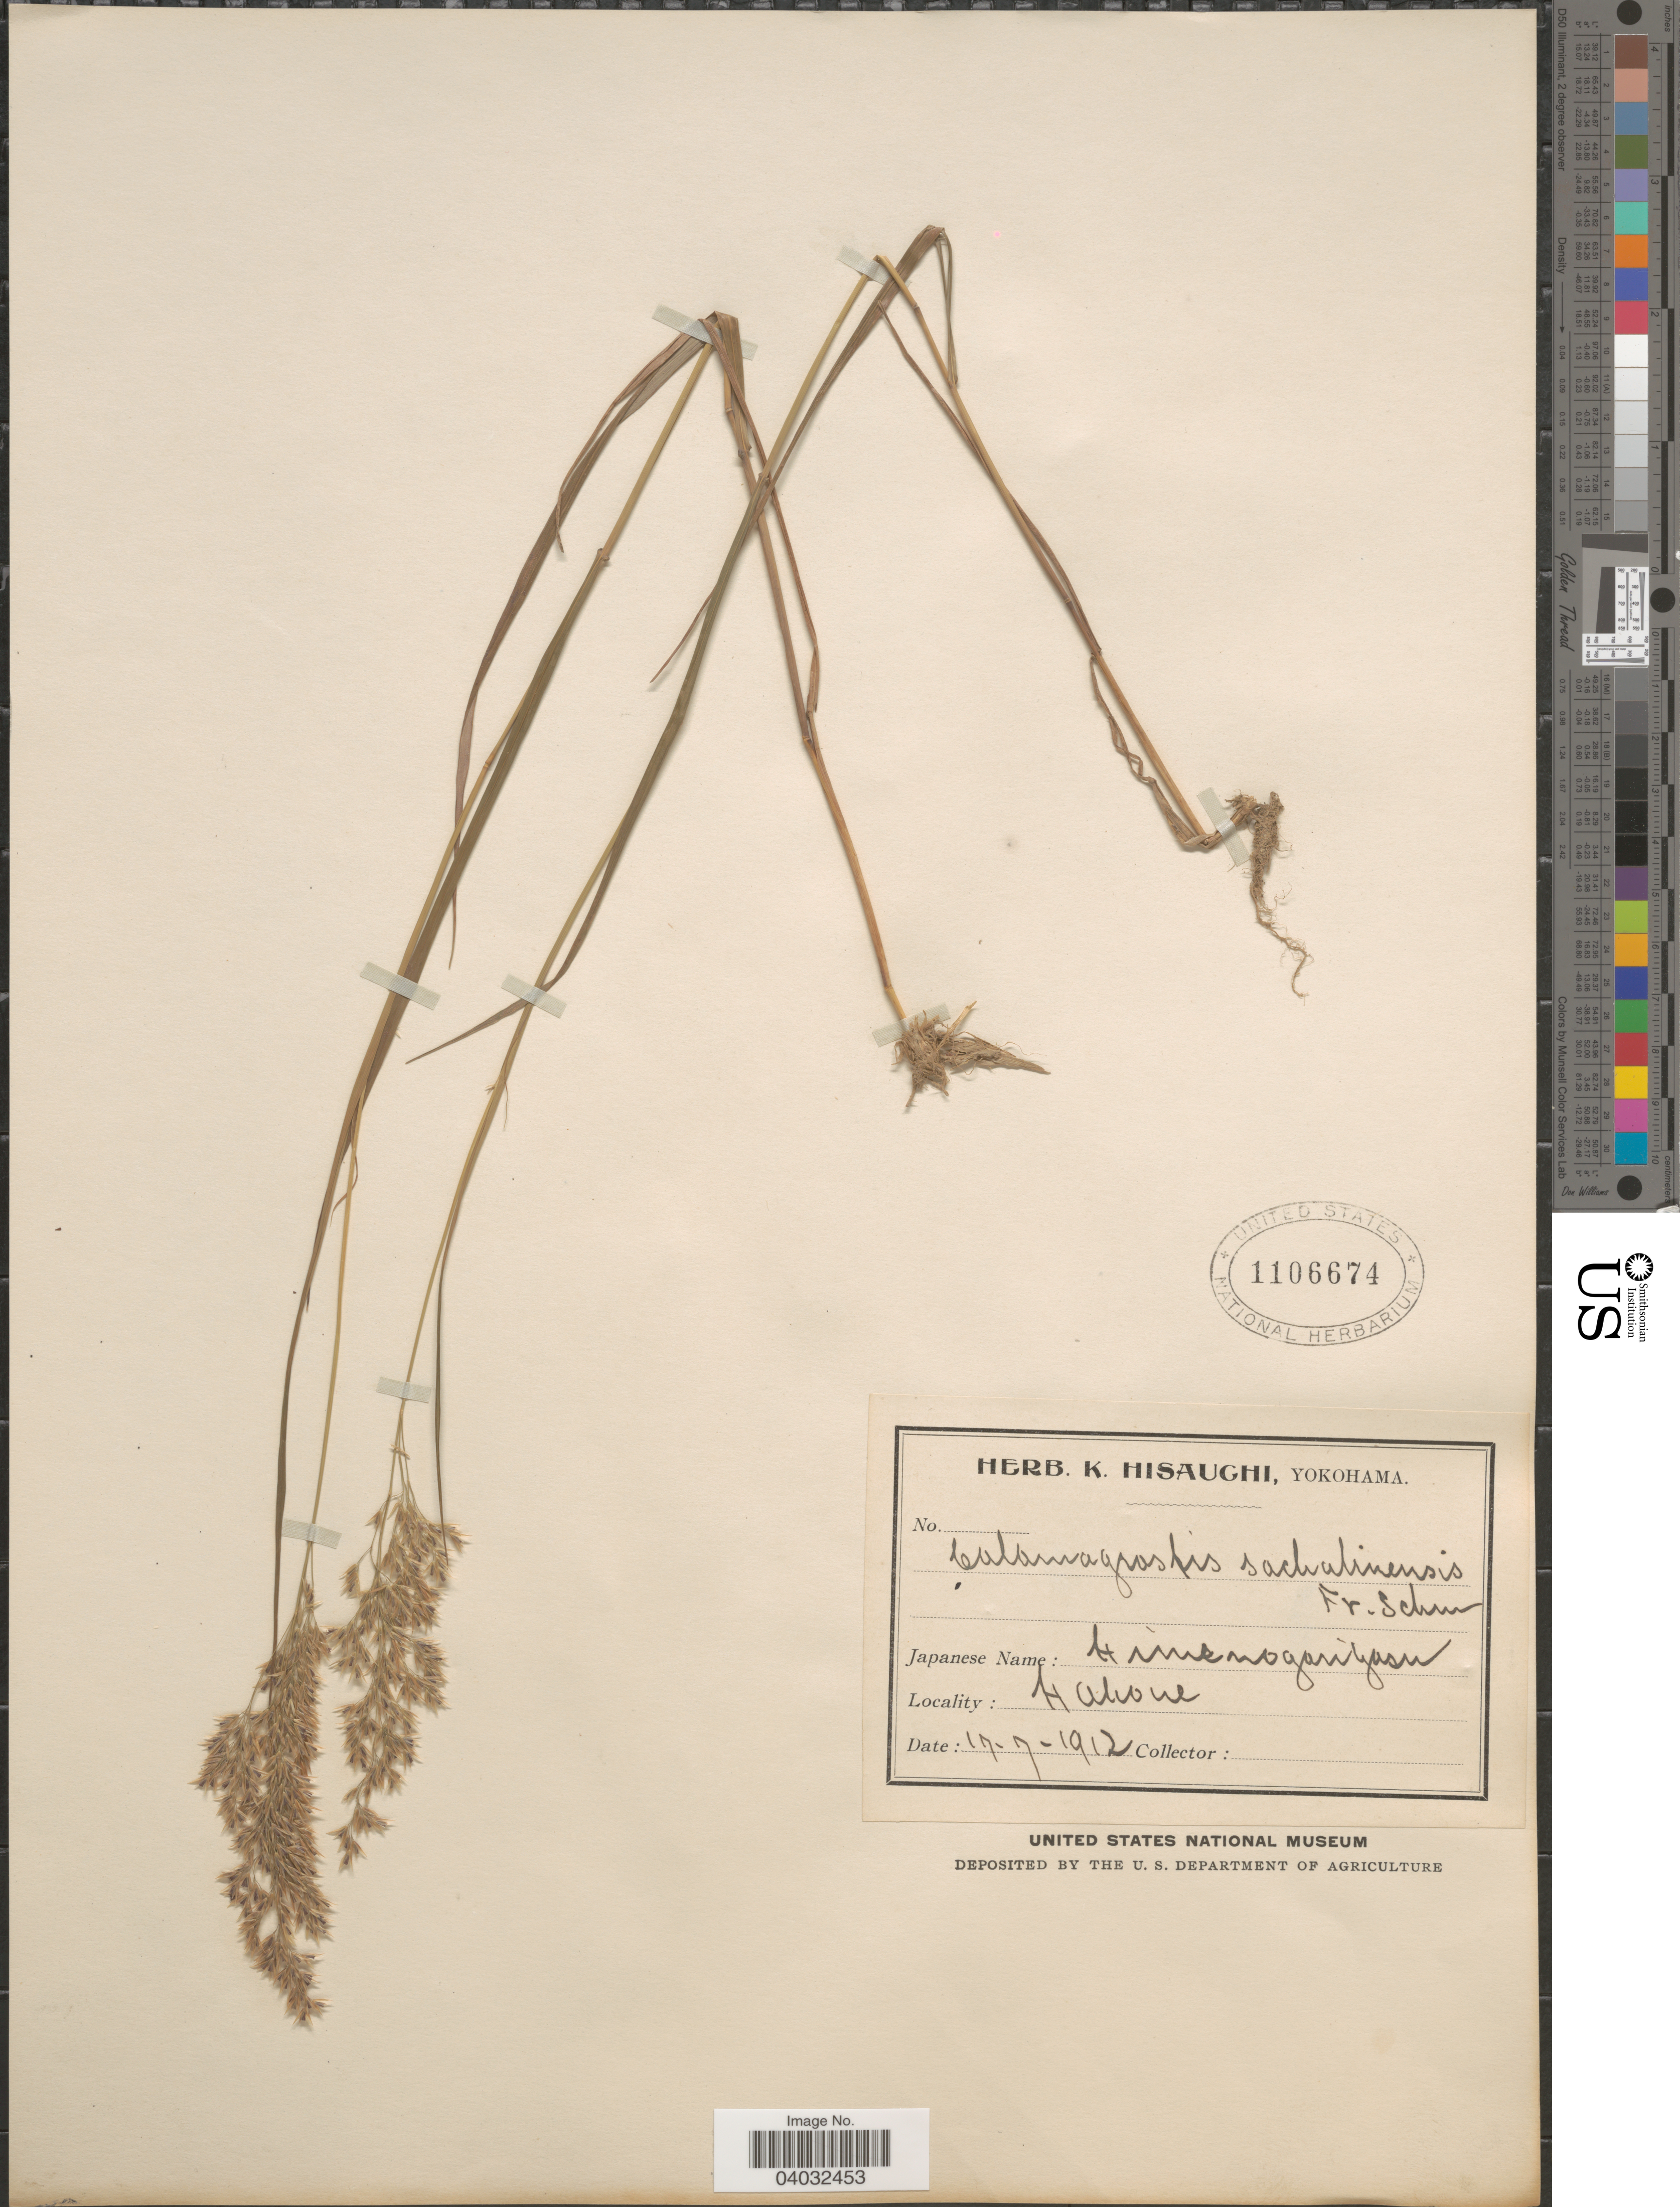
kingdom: Plantae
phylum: Tracheophyta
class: Liliopsida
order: Poales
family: Poaceae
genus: Calamagrostis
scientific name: Calamagrostis sachalinensis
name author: F. Schmidt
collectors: ex herb. Hisaughi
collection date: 1912-07-17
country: Japan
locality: Hakone.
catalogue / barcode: US 1106674